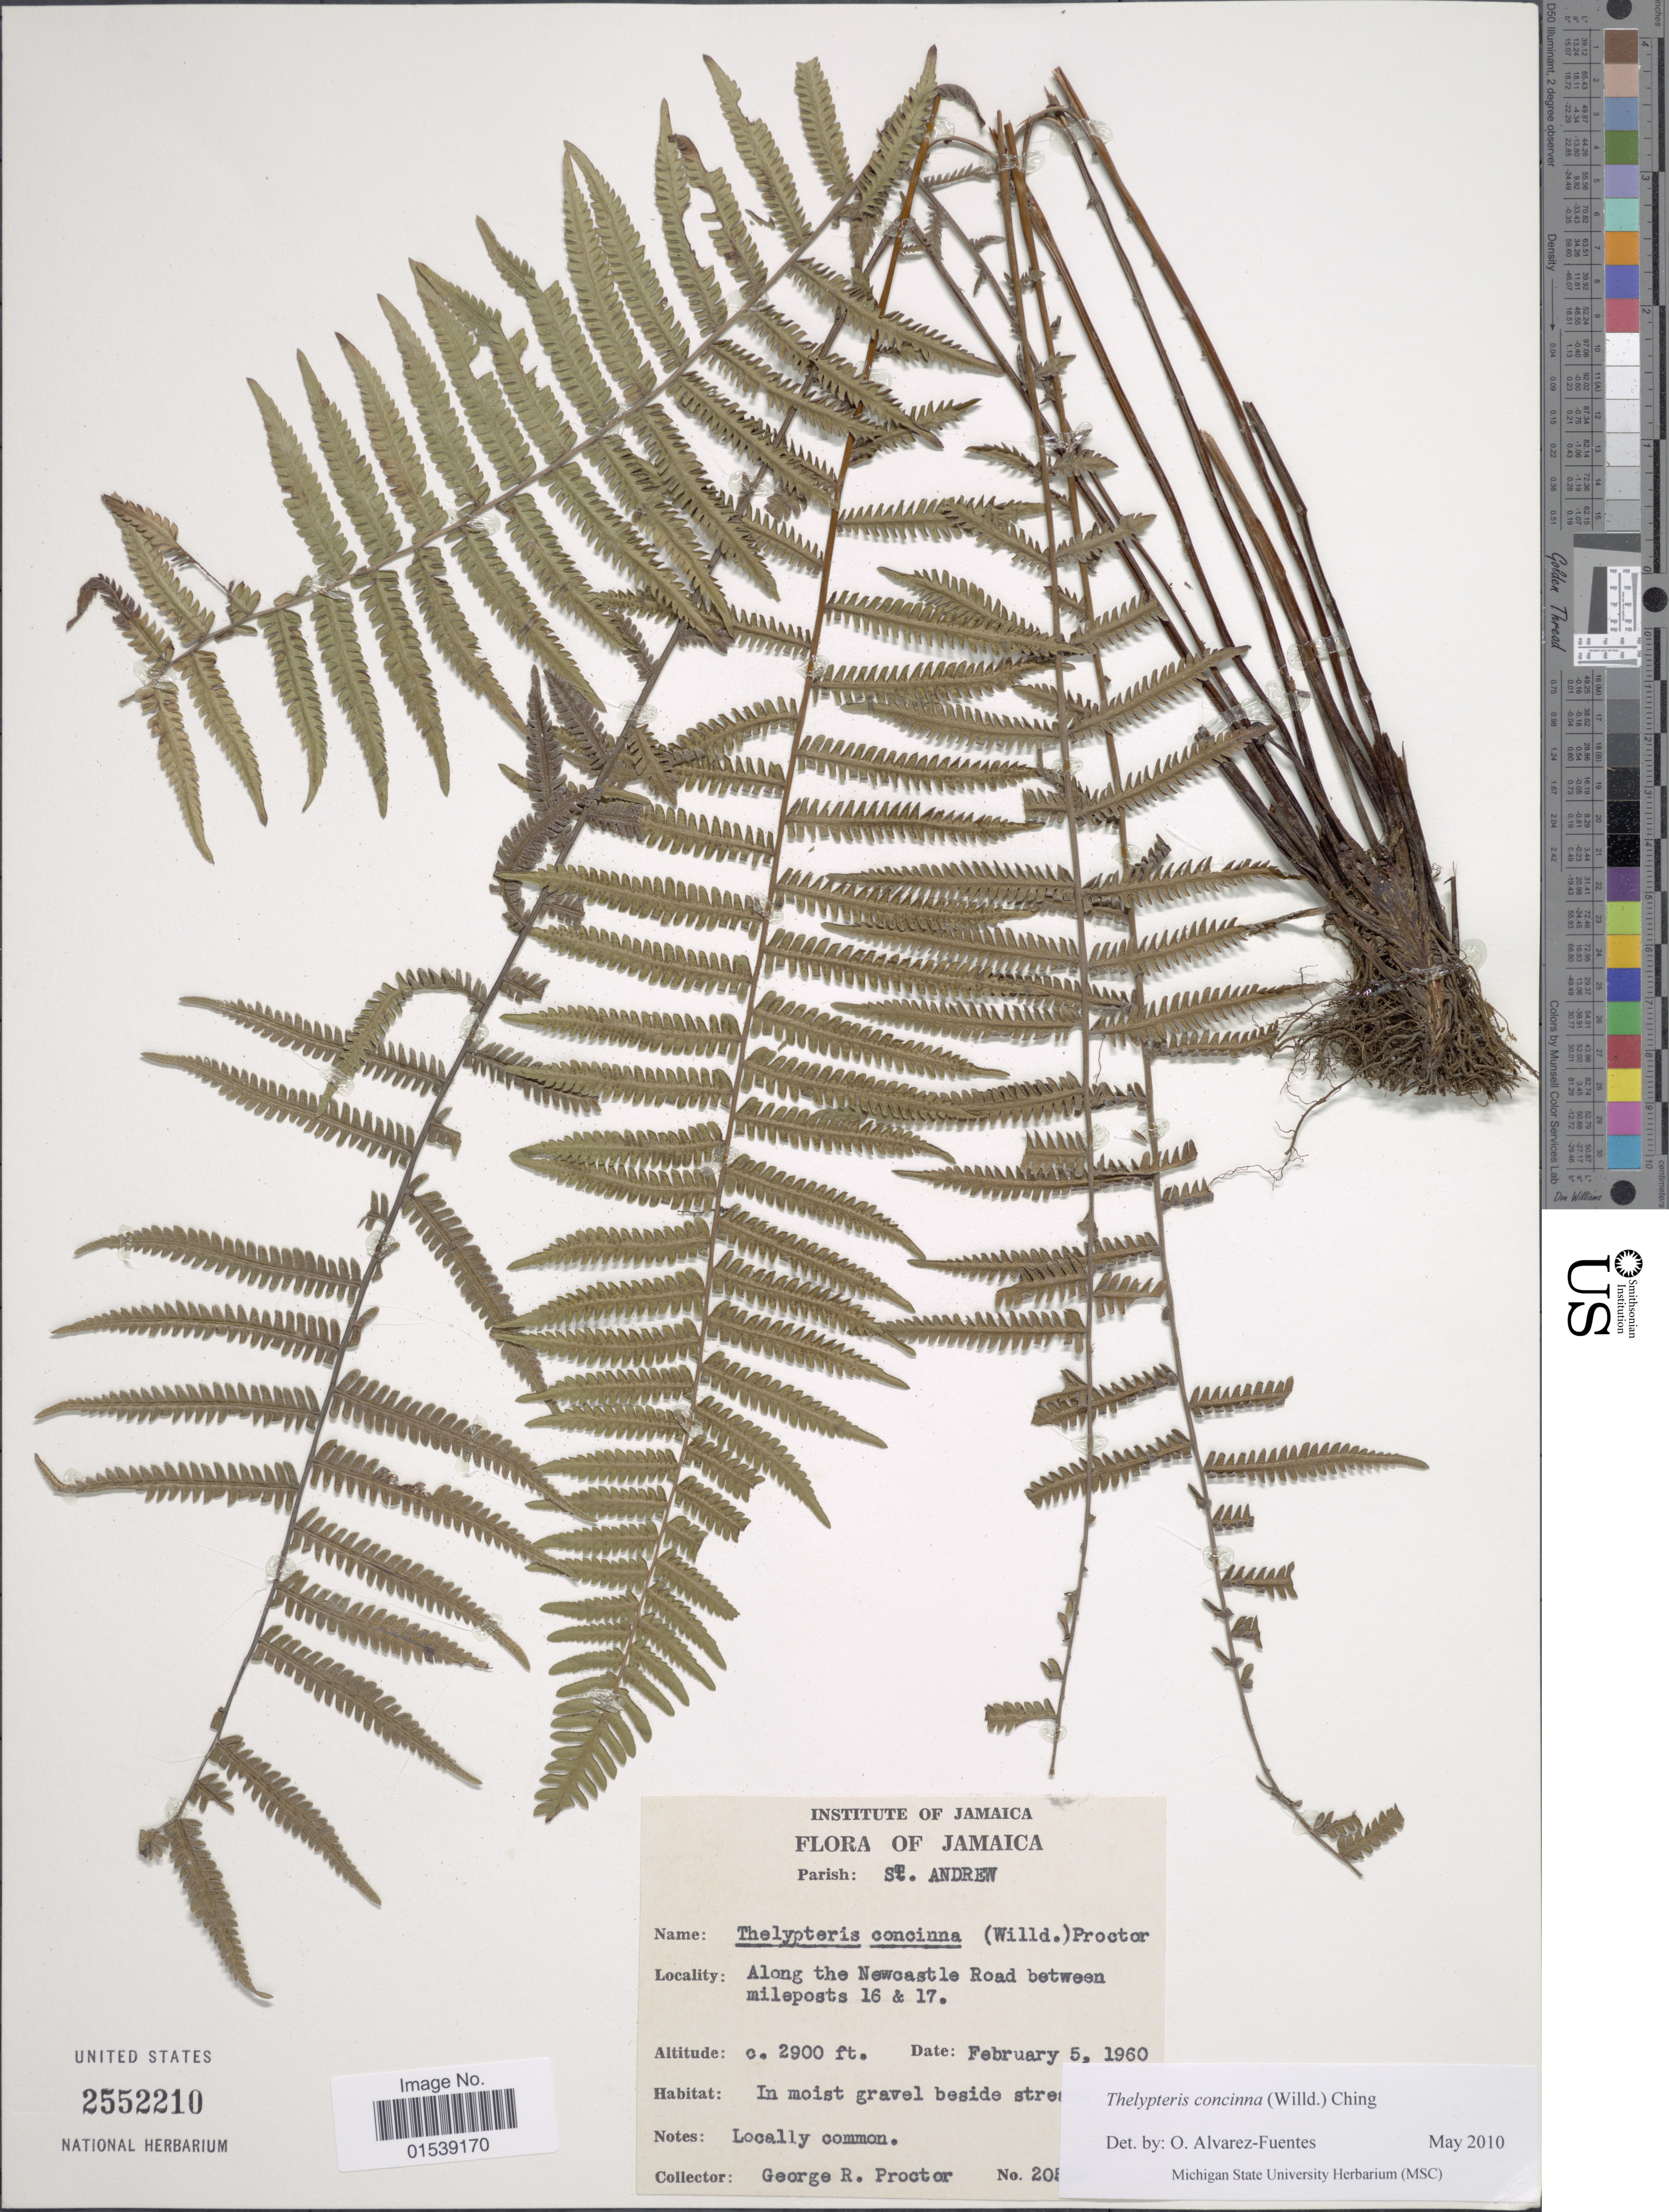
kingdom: Plantae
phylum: Tracheophyta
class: Polypodiopsida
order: Polypodiales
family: Thelypteridaceae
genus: Amauropelta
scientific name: Amauropelta concinna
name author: (Willd.) Pic. Serm.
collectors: G. R. Proctor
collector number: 205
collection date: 1960-02-05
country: Jamaica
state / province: Saint Andrew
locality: Parish St. Andrew, along the Newcastle Road between mileposts 16 & 17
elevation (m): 884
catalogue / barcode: US 2552210